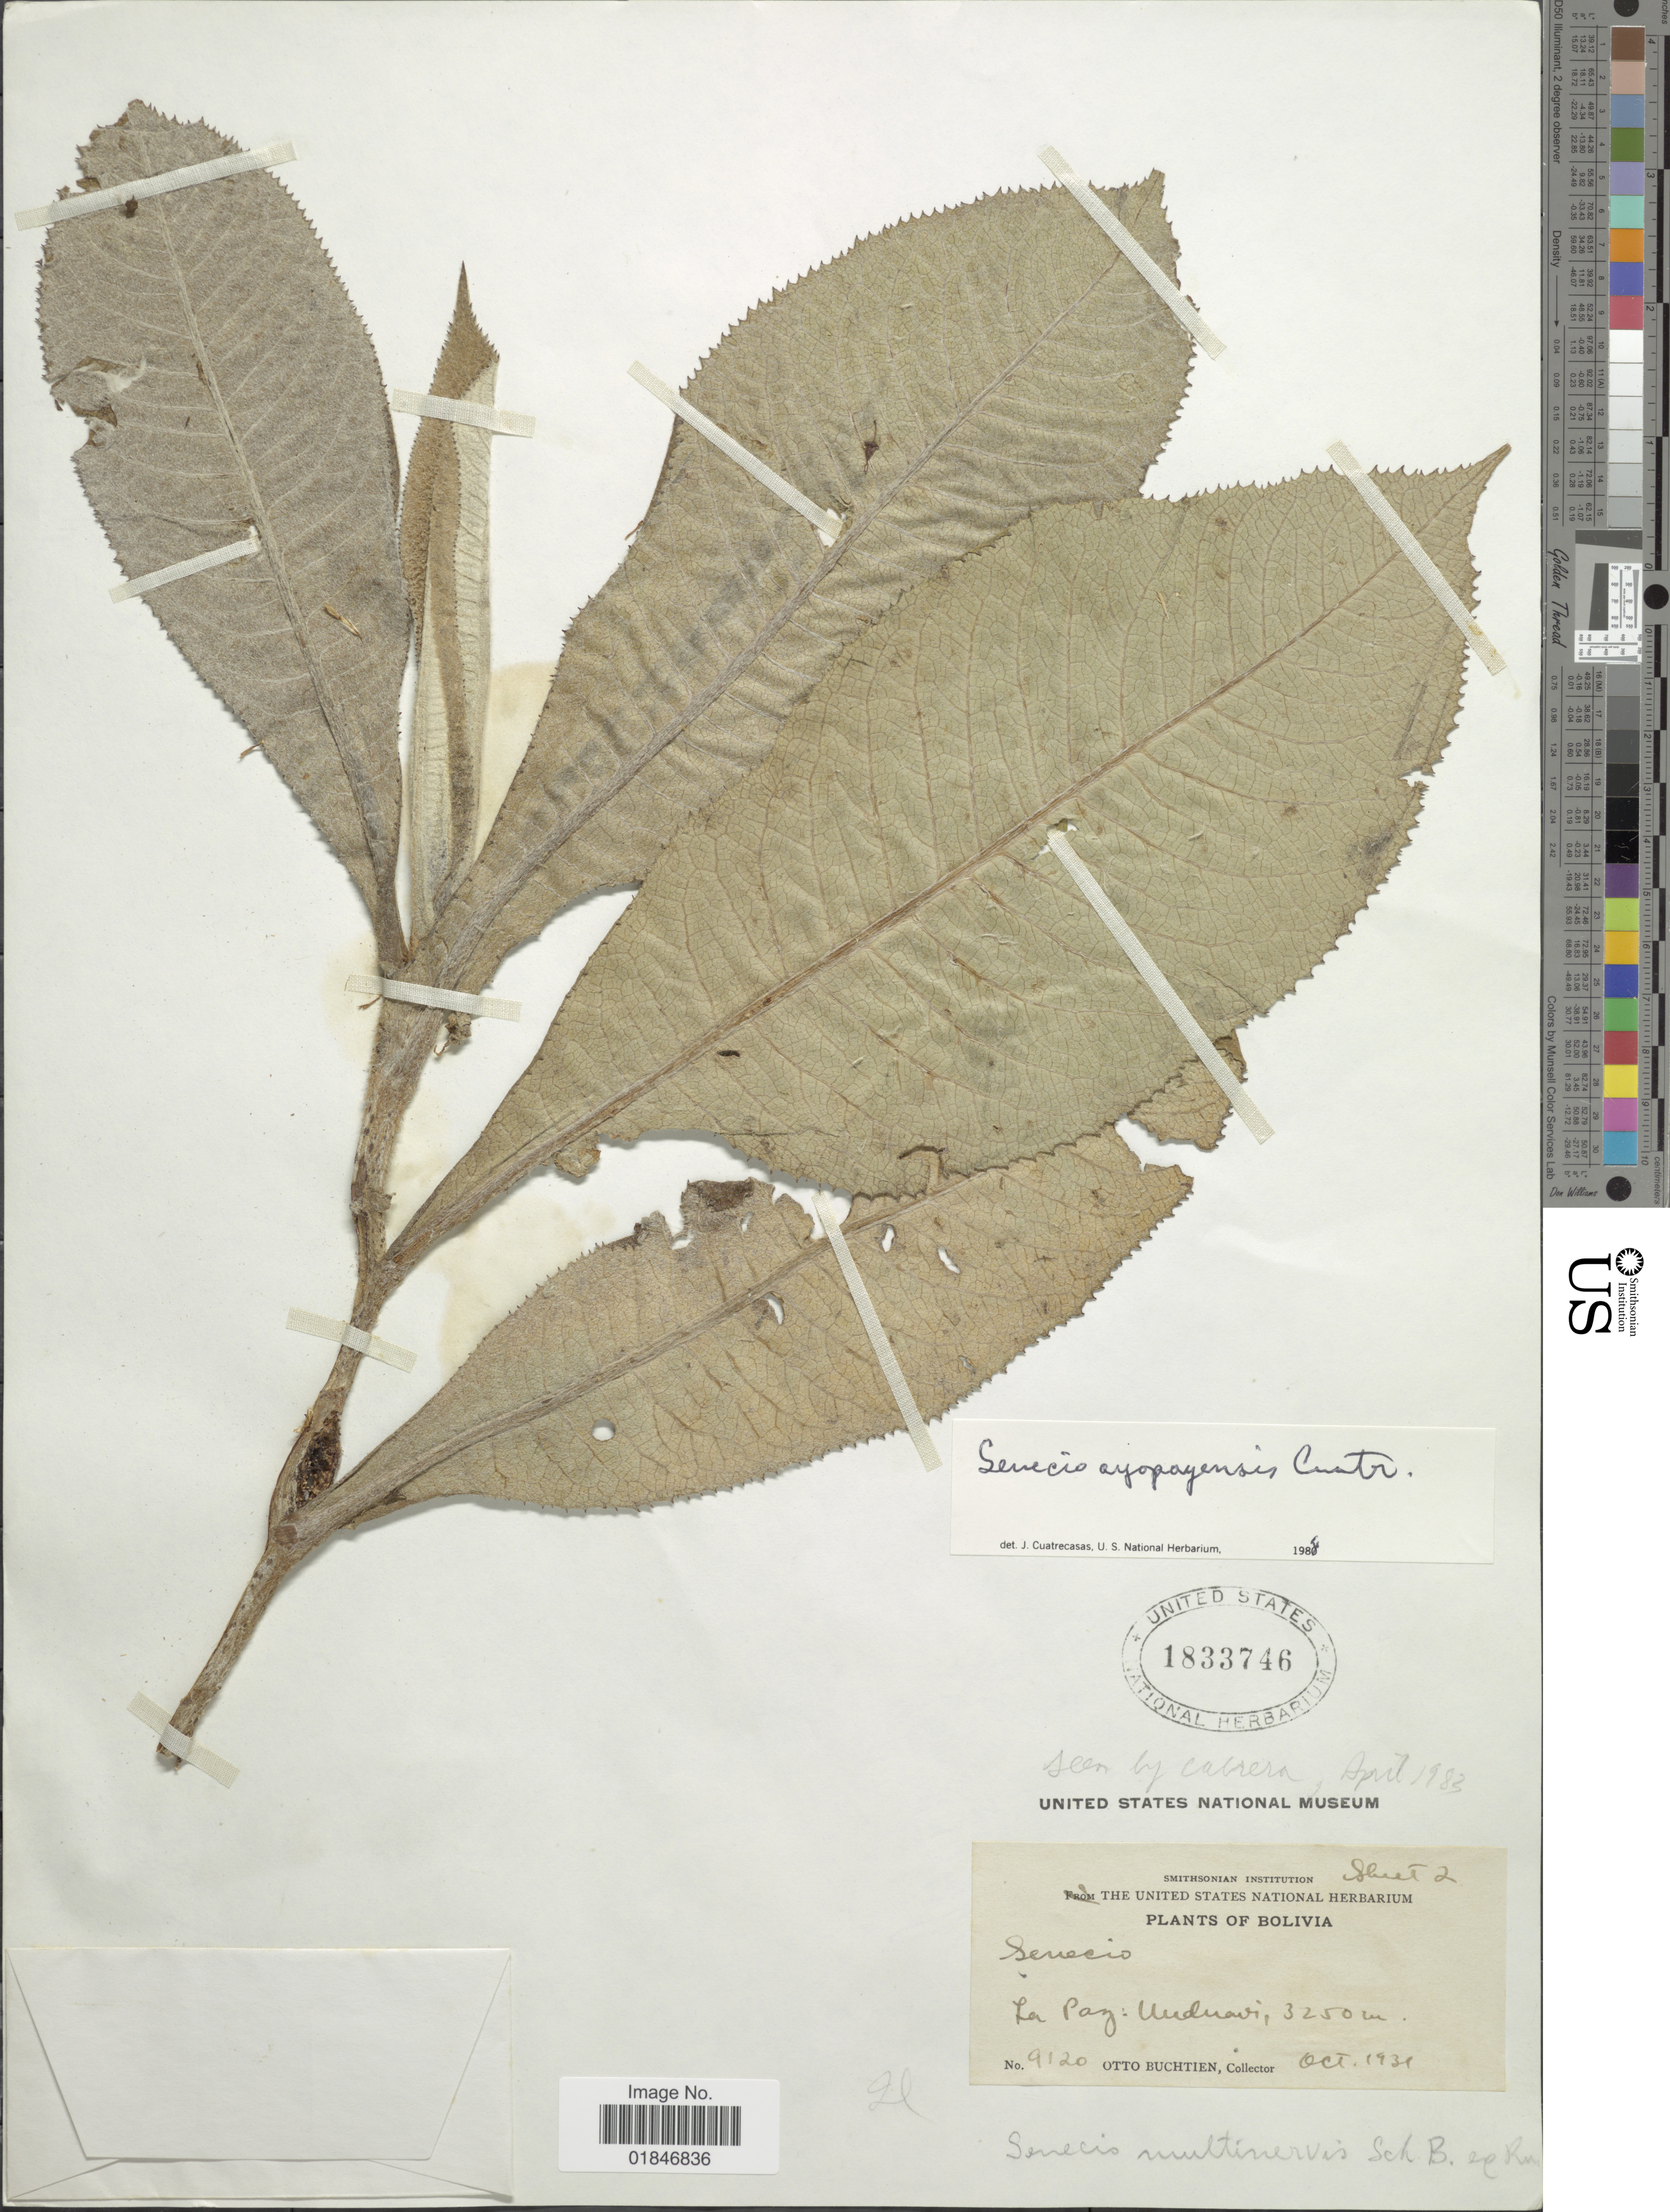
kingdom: Plantae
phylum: Tracheophyta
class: Magnoliopsida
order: Asterales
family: Asteraceae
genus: Dendrophorbium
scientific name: Dendrophorbium ayopayense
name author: (Cuatrec.) D.J.N. Hind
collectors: O. Buchtien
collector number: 9120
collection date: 1931-10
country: Bolivia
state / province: La Paz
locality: Bolivia. La Paz: Unduavi.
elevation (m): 3250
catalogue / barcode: US 1833746